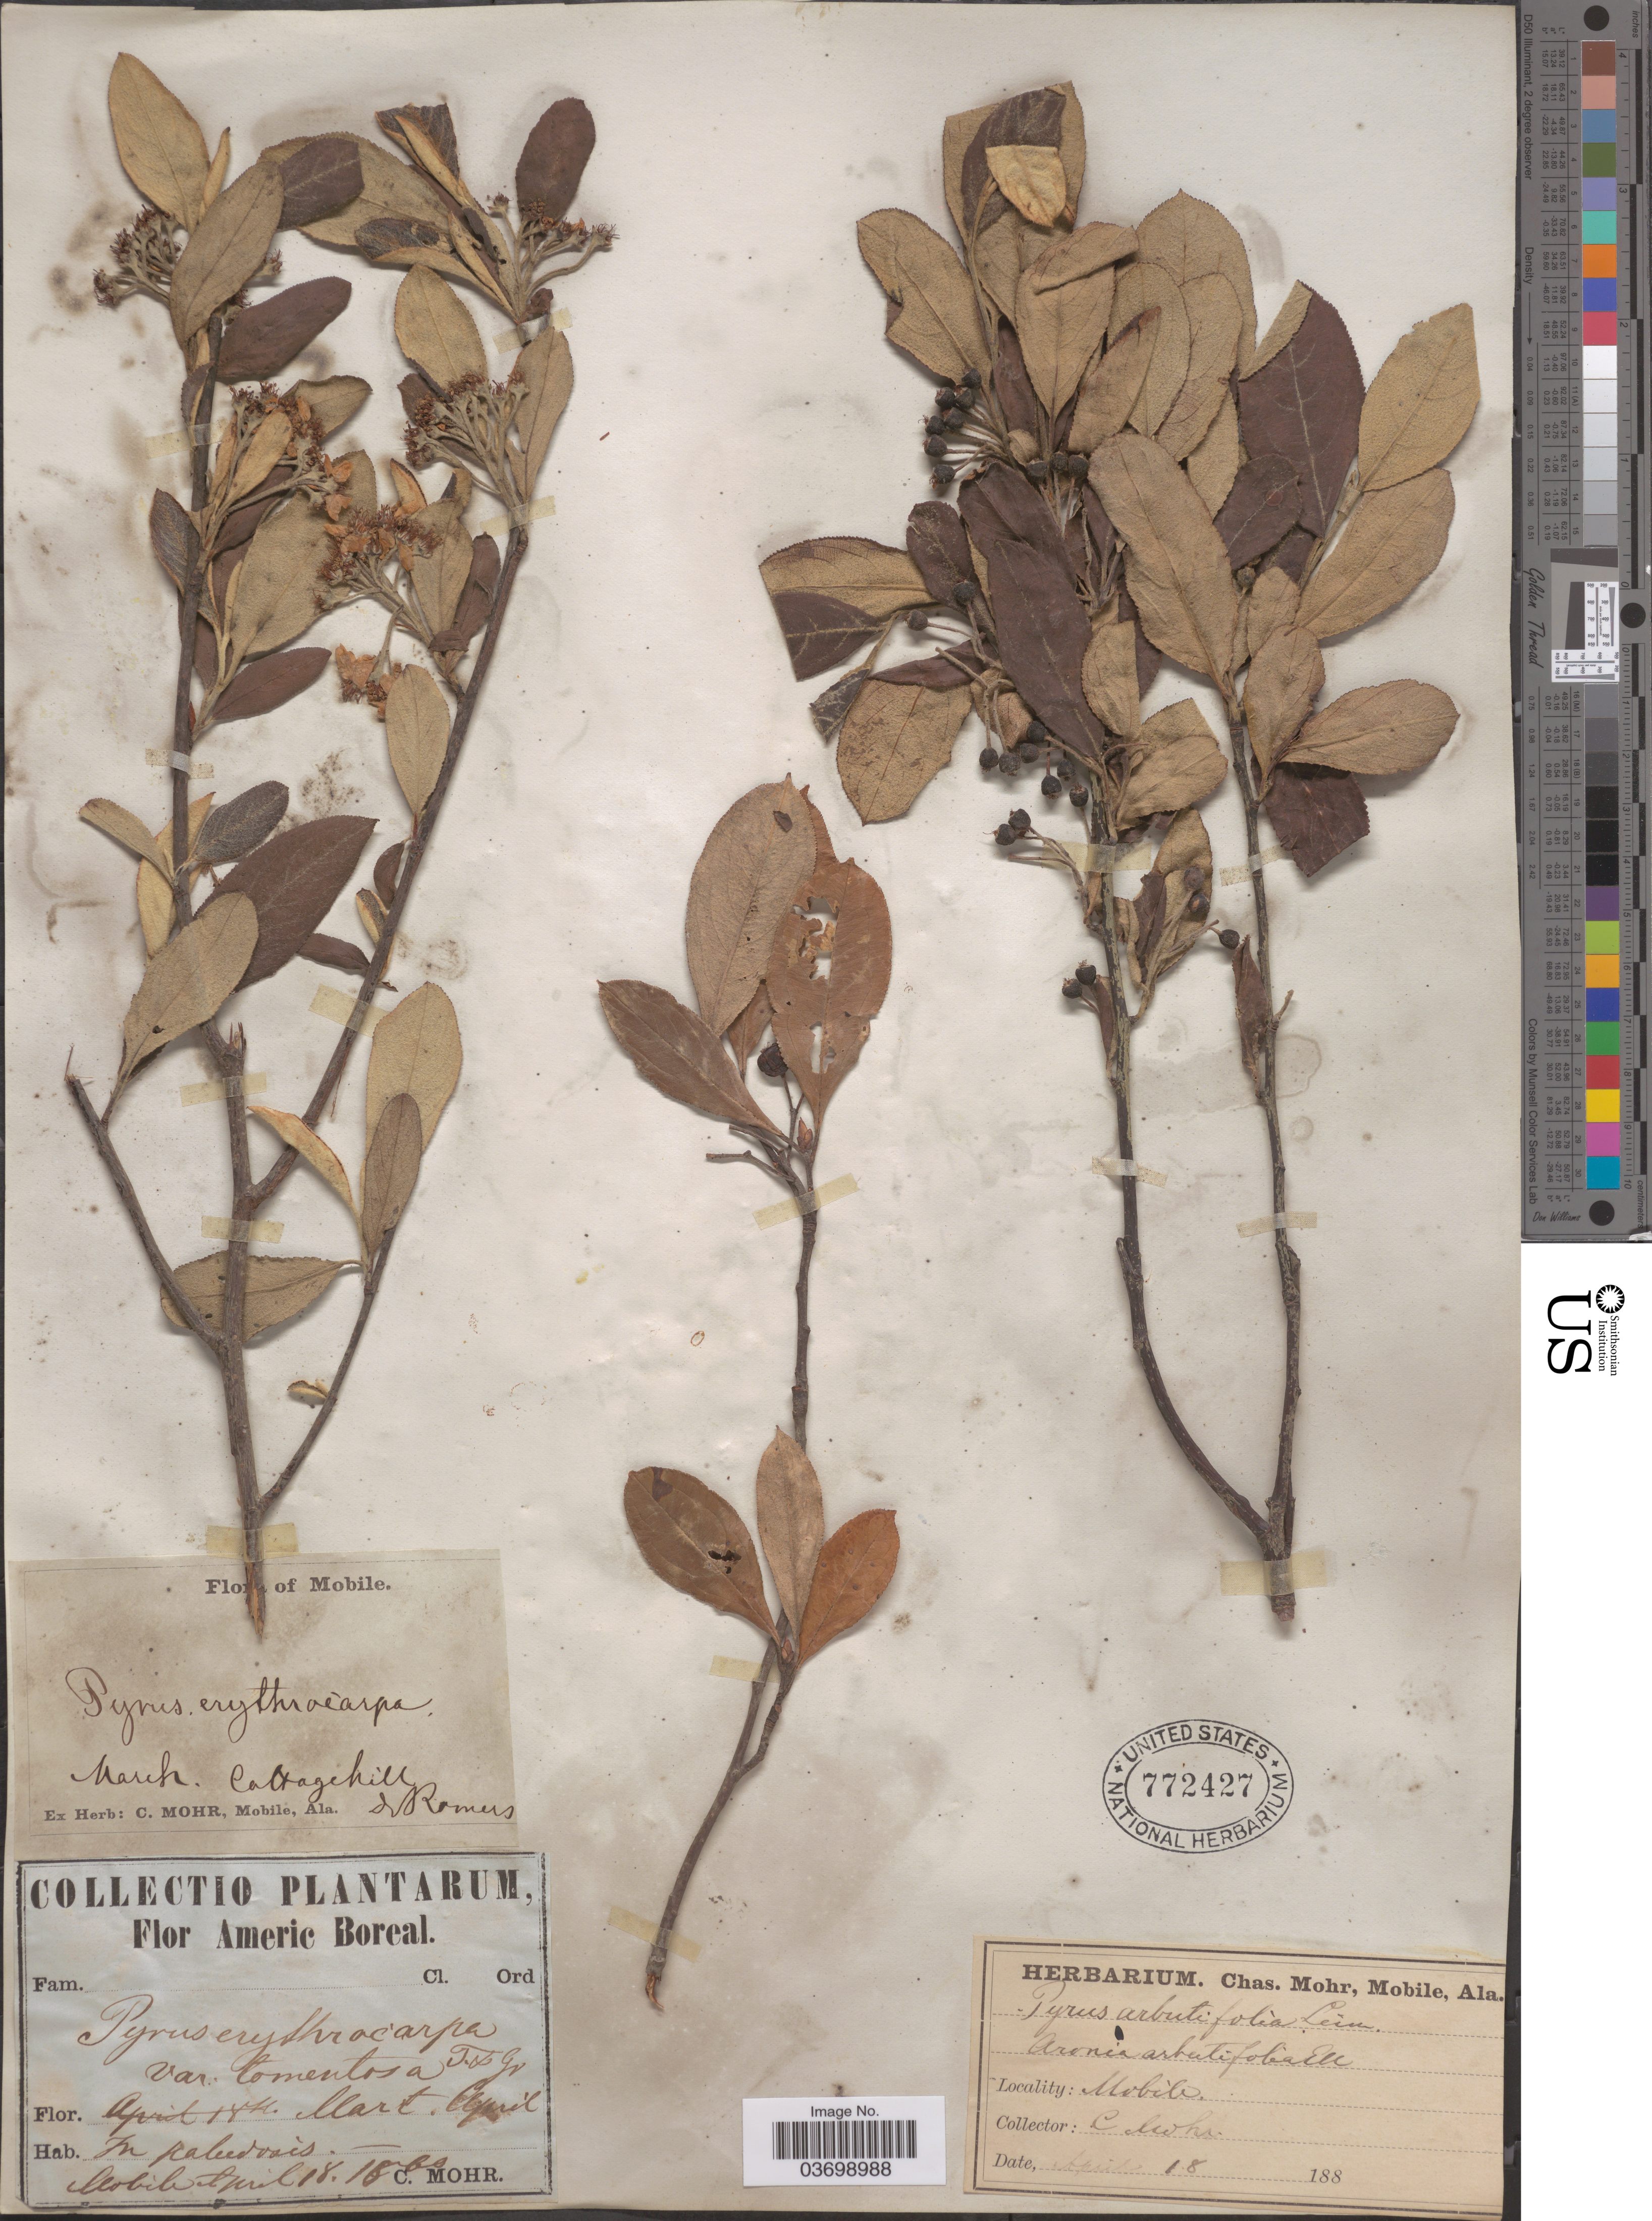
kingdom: Plantae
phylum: Tracheophyta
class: Magnoliopsida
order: Rosales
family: Rosaceae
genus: Aronia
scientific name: Aronia arbutifolia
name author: (L.) Pers.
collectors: C. T. Mohr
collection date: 1880-04-18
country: United States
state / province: Alabama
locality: Mobile. Cottagehill.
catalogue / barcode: US 772427